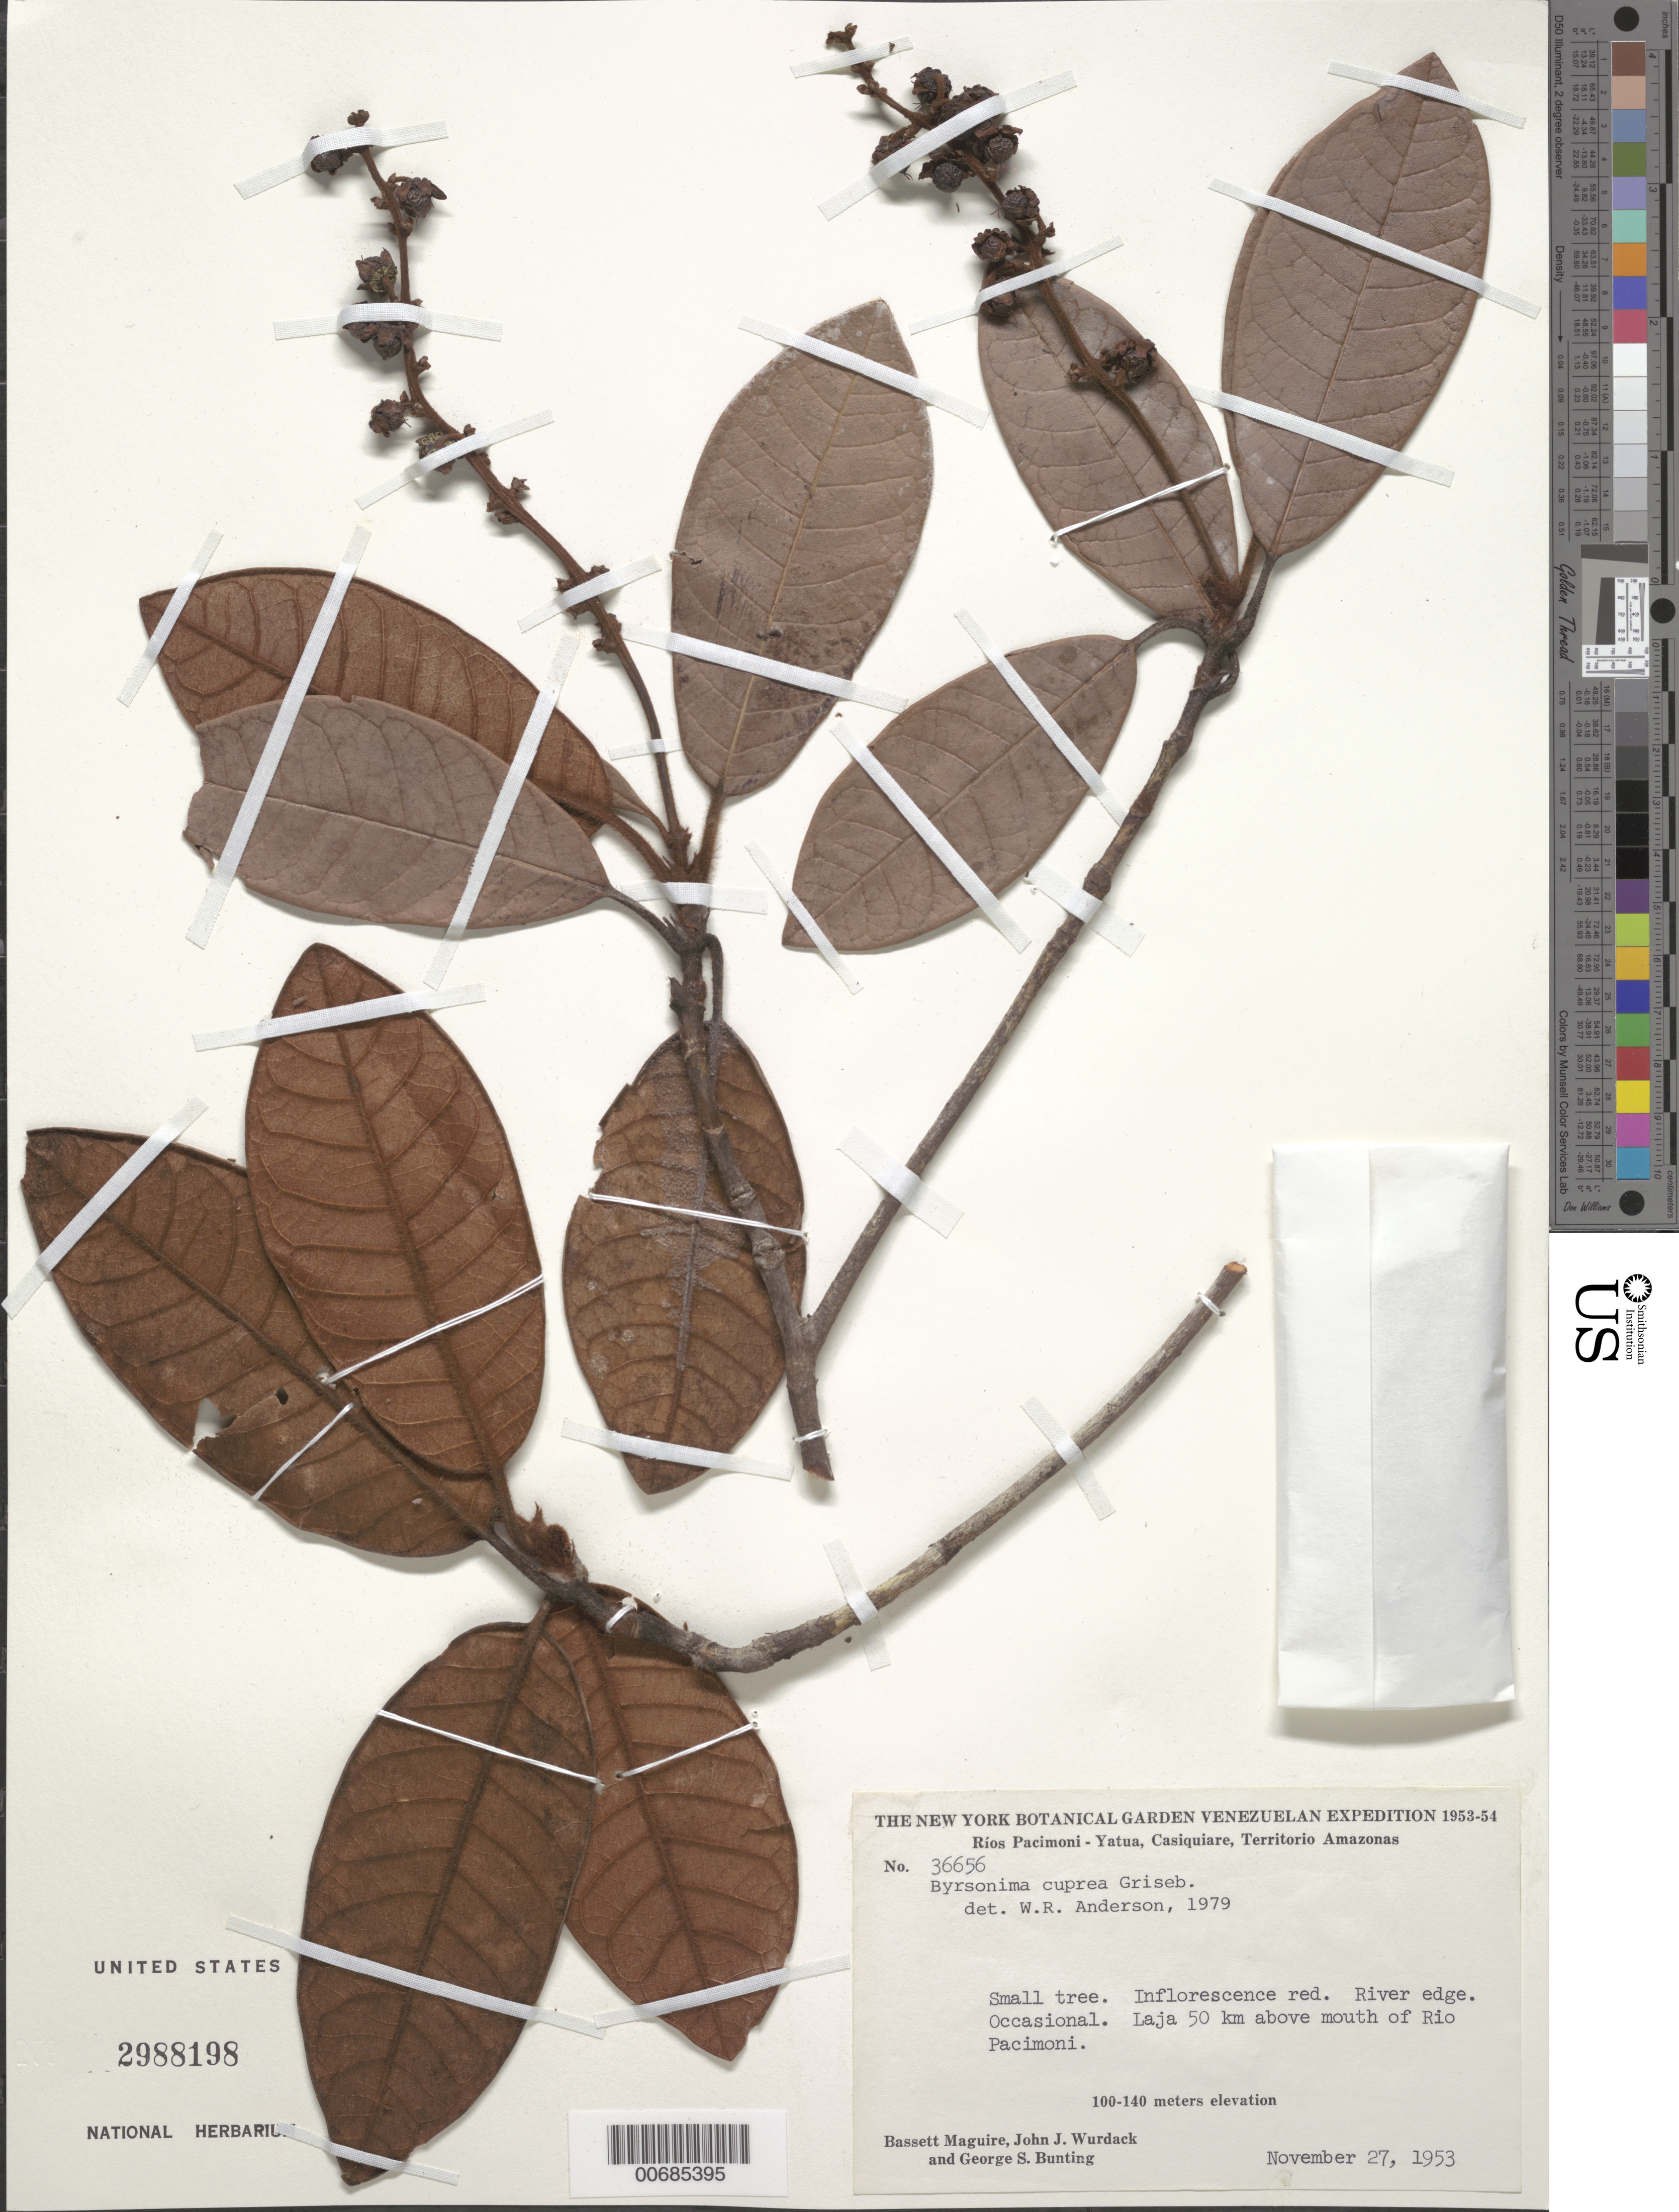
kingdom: Plantae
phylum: Tracheophyta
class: Magnoliopsida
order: Malpighiales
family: Malpighiaceae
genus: Byrsonima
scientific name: Byrsonima cuprea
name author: Griseb.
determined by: Anderson, W. R., (MICH), University of Michigan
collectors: B. Maguire, J. J. Wurdack & G. S. Bunting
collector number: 36656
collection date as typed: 27-Nov-53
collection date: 1953-11-27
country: Venezuela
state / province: Amazonas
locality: Río Pacimoni, 50 km above mouth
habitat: River edge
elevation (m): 100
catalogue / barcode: US 2988198